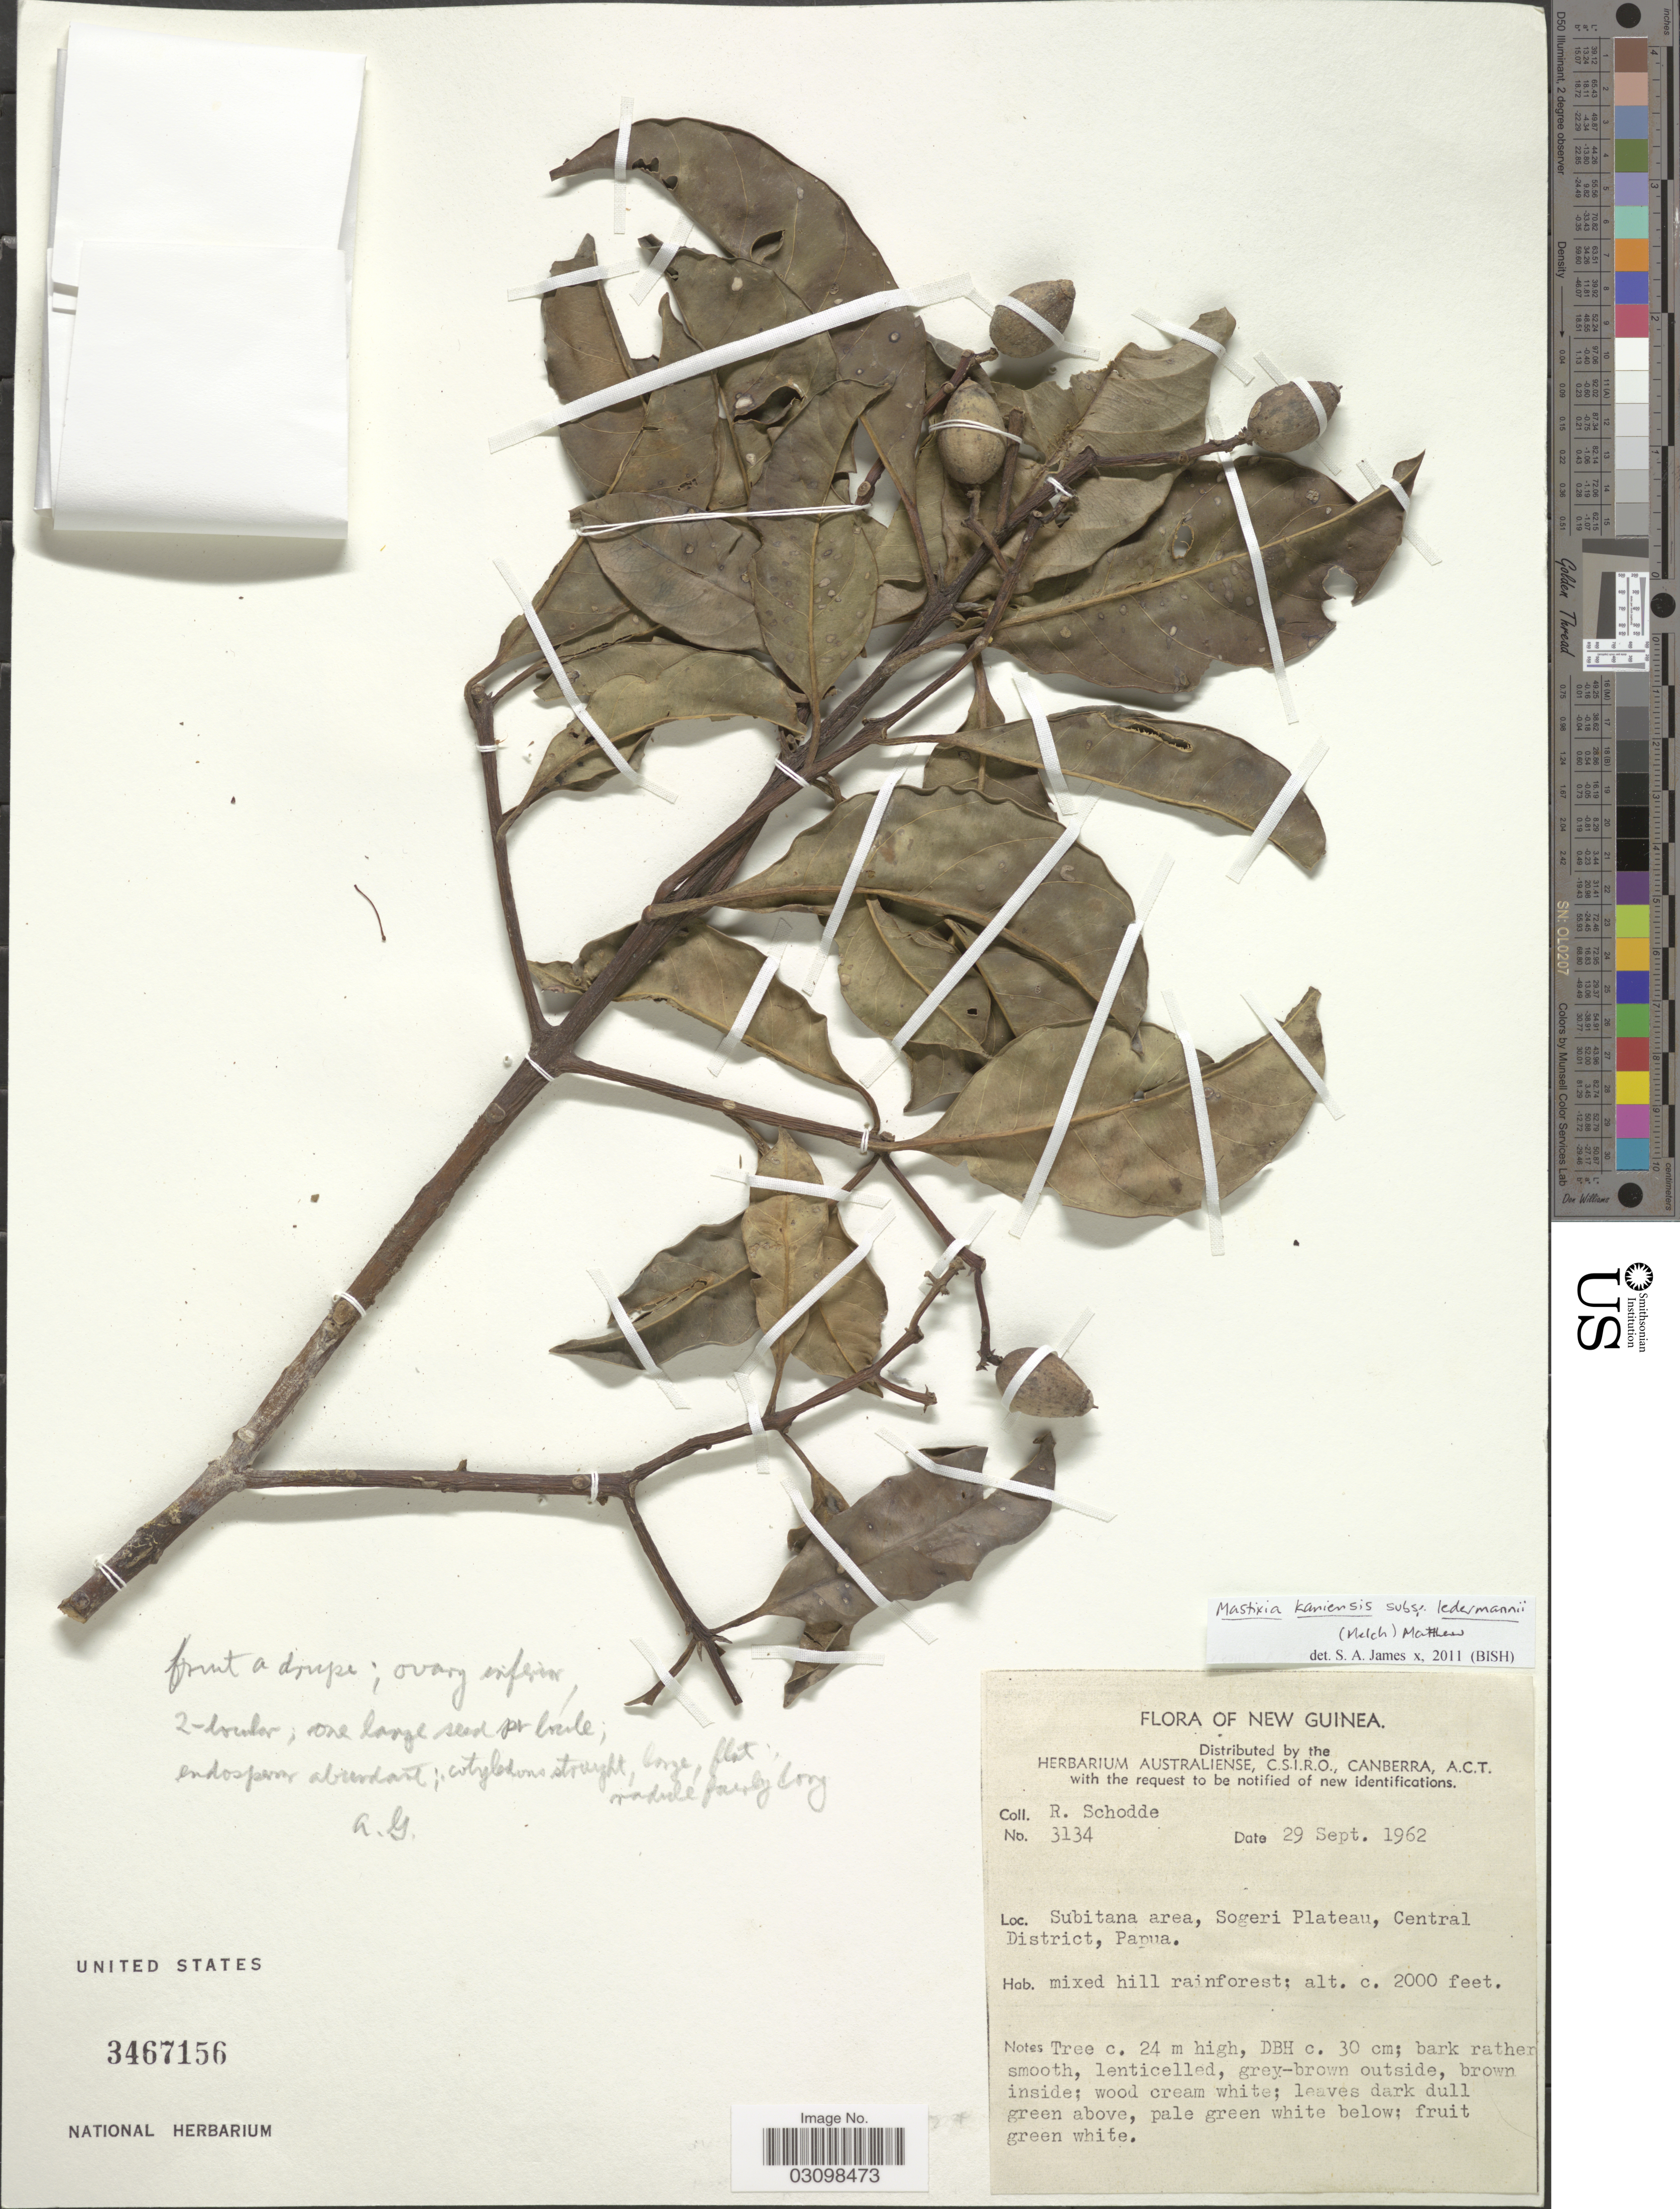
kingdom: Plantae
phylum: Tracheophyta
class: Magnoliopsida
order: Cornales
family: Nyssaceae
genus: Mastixia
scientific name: Mastixia kaniensis subsp. ledermannii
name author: (Melch.) K.M. Matthew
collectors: R. Schodde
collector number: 3134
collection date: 1962-09-29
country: Papua New Guinea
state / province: Central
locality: New Guinea, Subitana area, Sogeri Plateau, Central District, Papua.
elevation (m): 610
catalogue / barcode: US 3467156